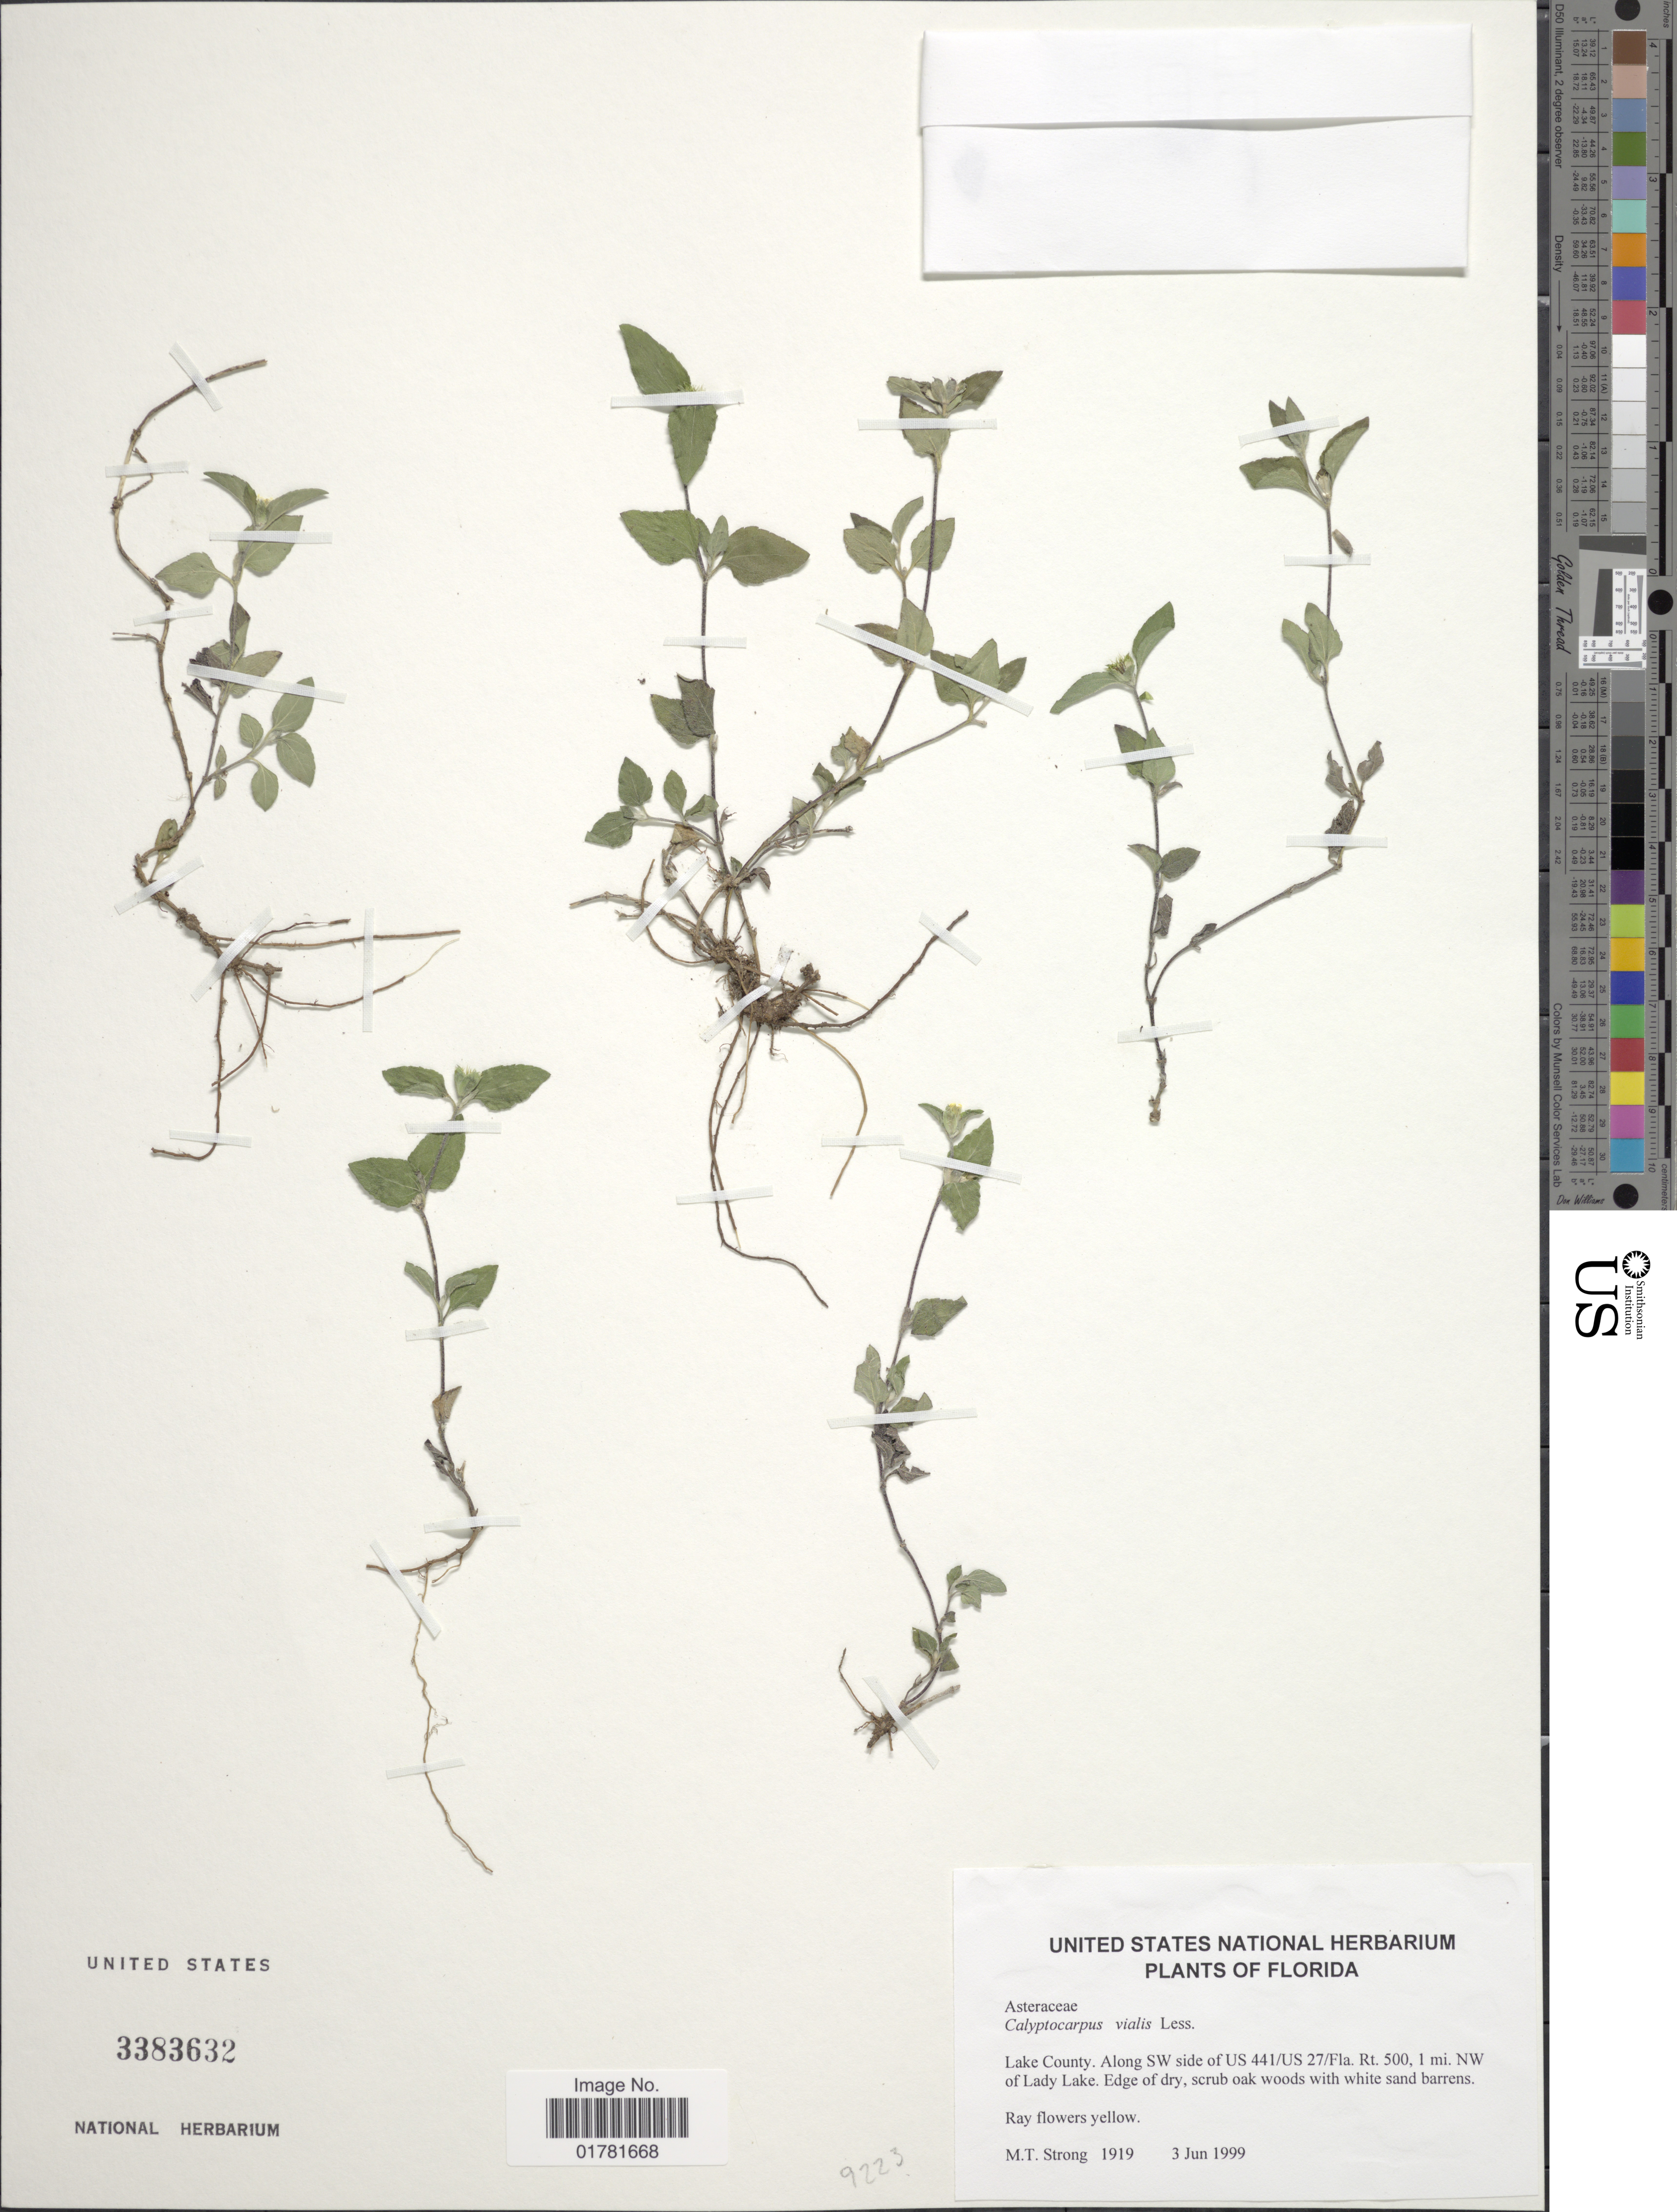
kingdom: Plantae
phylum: Tracheophyta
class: Magnoliopsida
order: Asterales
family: Asteraceae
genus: Calyptocarpus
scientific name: Calyptocarpus vialis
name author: Less.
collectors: M. T. Strong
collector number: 1919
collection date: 1999-06-03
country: United States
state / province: Florida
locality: Lake County, Along SW side of US 441/US 27/Fla. Rt. 500, 1 mi NW of Lady Lake, Edge of dry, scrub oak woods with white sand barrens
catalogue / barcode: US 3383632